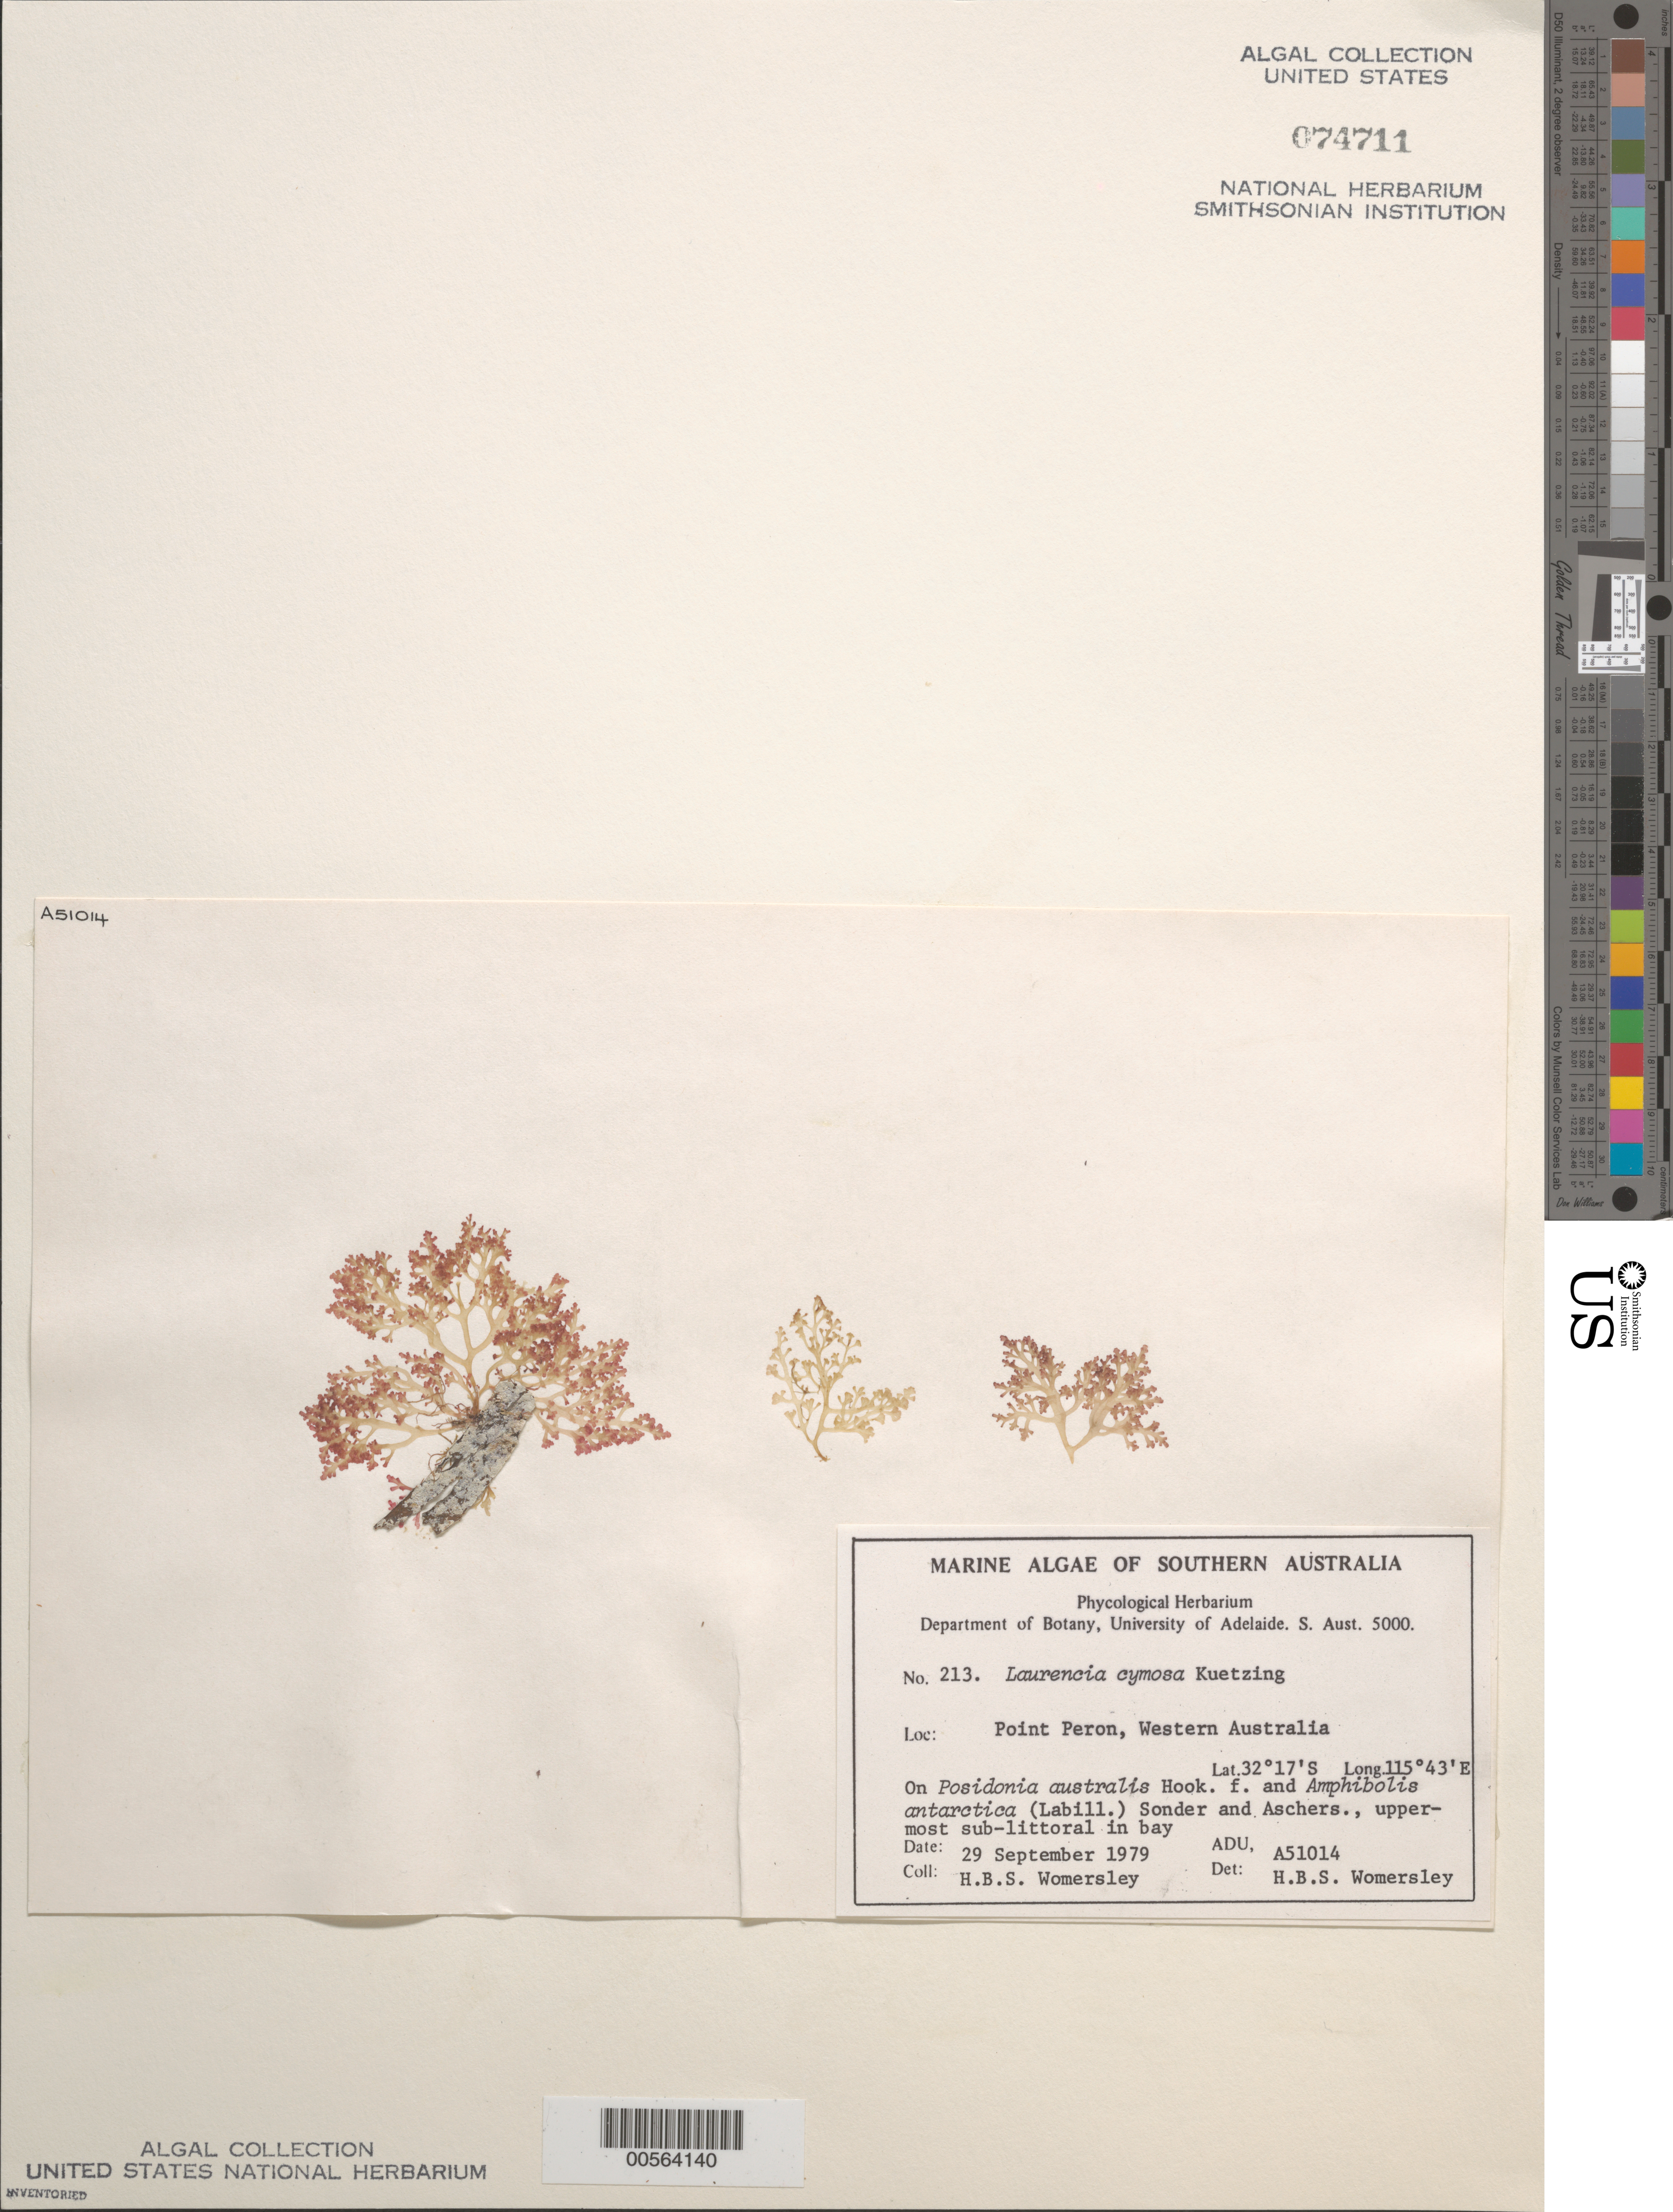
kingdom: Plantae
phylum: Rhodophyta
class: Florideophyceae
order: Ceramiales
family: Rhodomelaceae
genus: Laurencia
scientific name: Laurencia cymosa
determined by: Womersley, H. B. S.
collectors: H. B. S. Womersley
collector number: ADU A51014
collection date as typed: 29 Sep 1979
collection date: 1979-09-29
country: Australia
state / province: Western Australia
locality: Point Peron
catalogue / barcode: US 74711